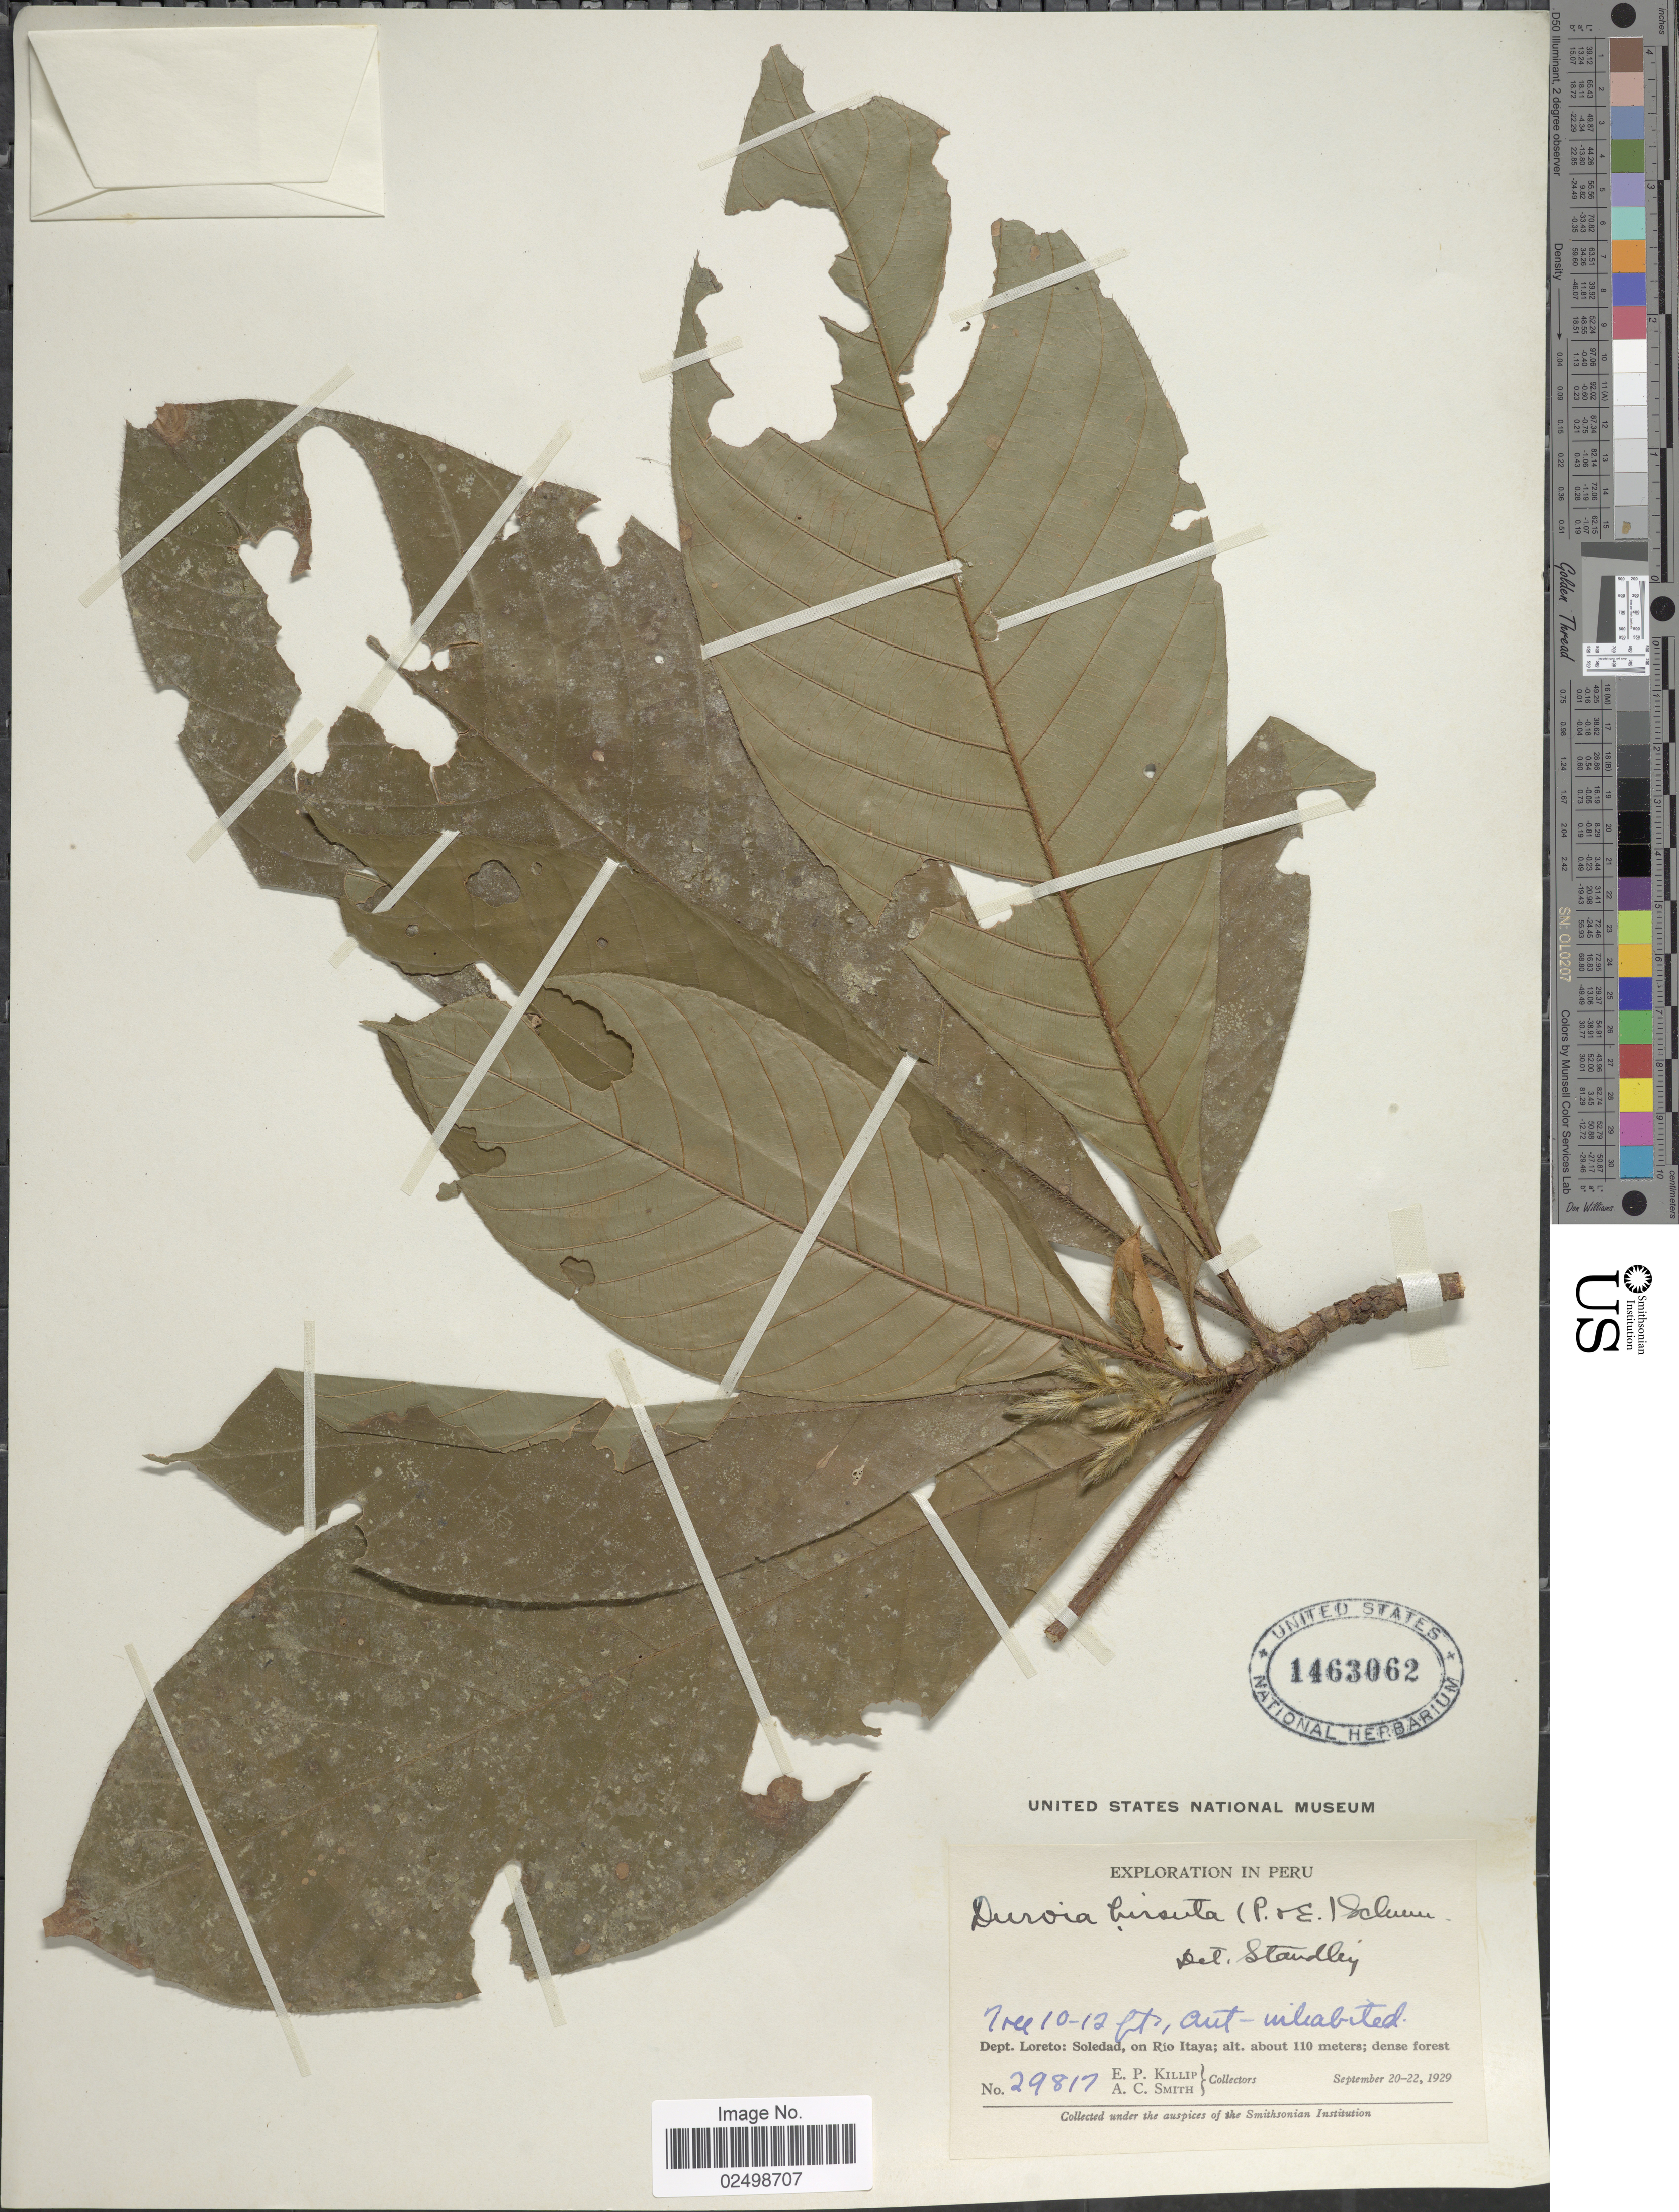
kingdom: Plantae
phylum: Tracheophyta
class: Magnoliopsida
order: Gentianales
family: Rubiaceae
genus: Duroia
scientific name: Duroia hirsuta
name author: (Poepp.) K. Schum.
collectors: E. P. Killip & A. C. Smith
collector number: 29817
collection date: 1929-09-20/1929-09-22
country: Peru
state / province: Loreto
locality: Soledad, on Rio Itaya.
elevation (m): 110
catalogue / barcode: US 1463062